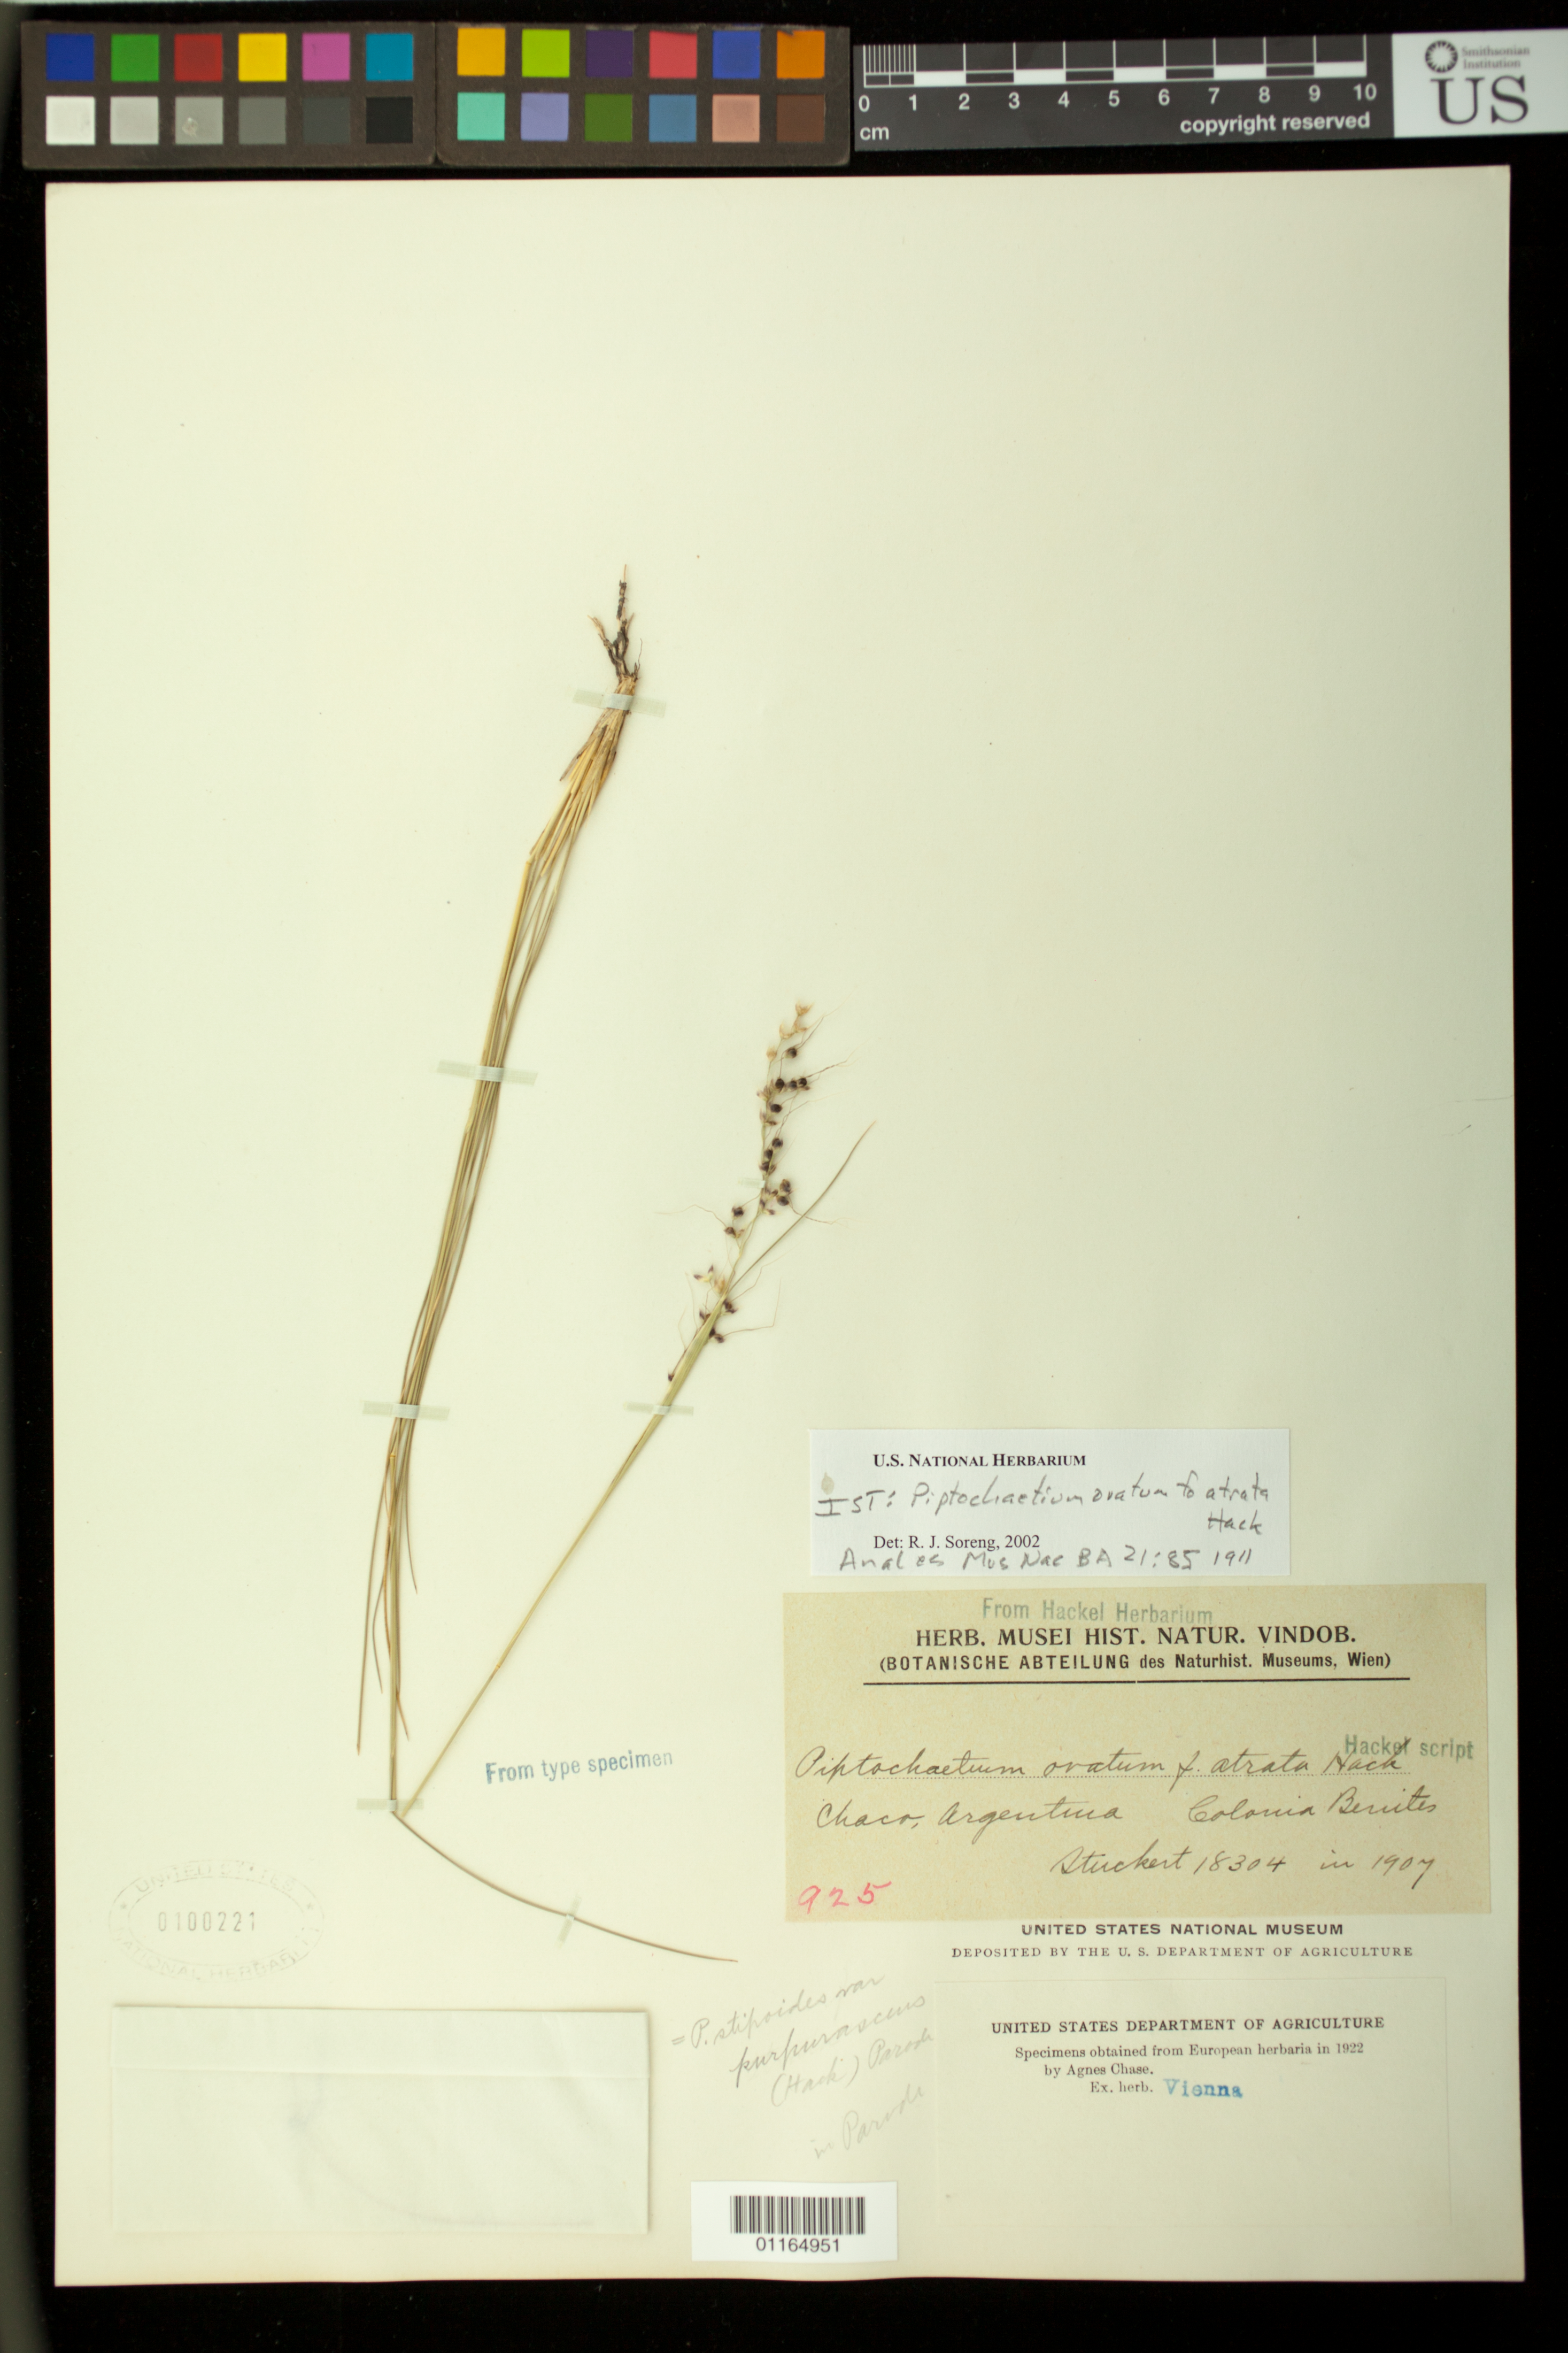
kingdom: Plantae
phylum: Tracheophyta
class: Liliopsida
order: Poales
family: Poaceae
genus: Piptochaetium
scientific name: Piptochaetium ovatum f. atrata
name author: Hack. in Stuck.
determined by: Soreng, Robert J., Research Associate (BOT), Smithsonian Institution - National Museum of Natural History (UNITED STATES)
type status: Type Collection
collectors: T. Stuckert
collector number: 18304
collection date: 1907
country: Argentina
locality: Chaco, Colonia Benites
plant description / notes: Fragmentary material of type specimen ex herb. Hackel (Vienna)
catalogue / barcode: US 100221